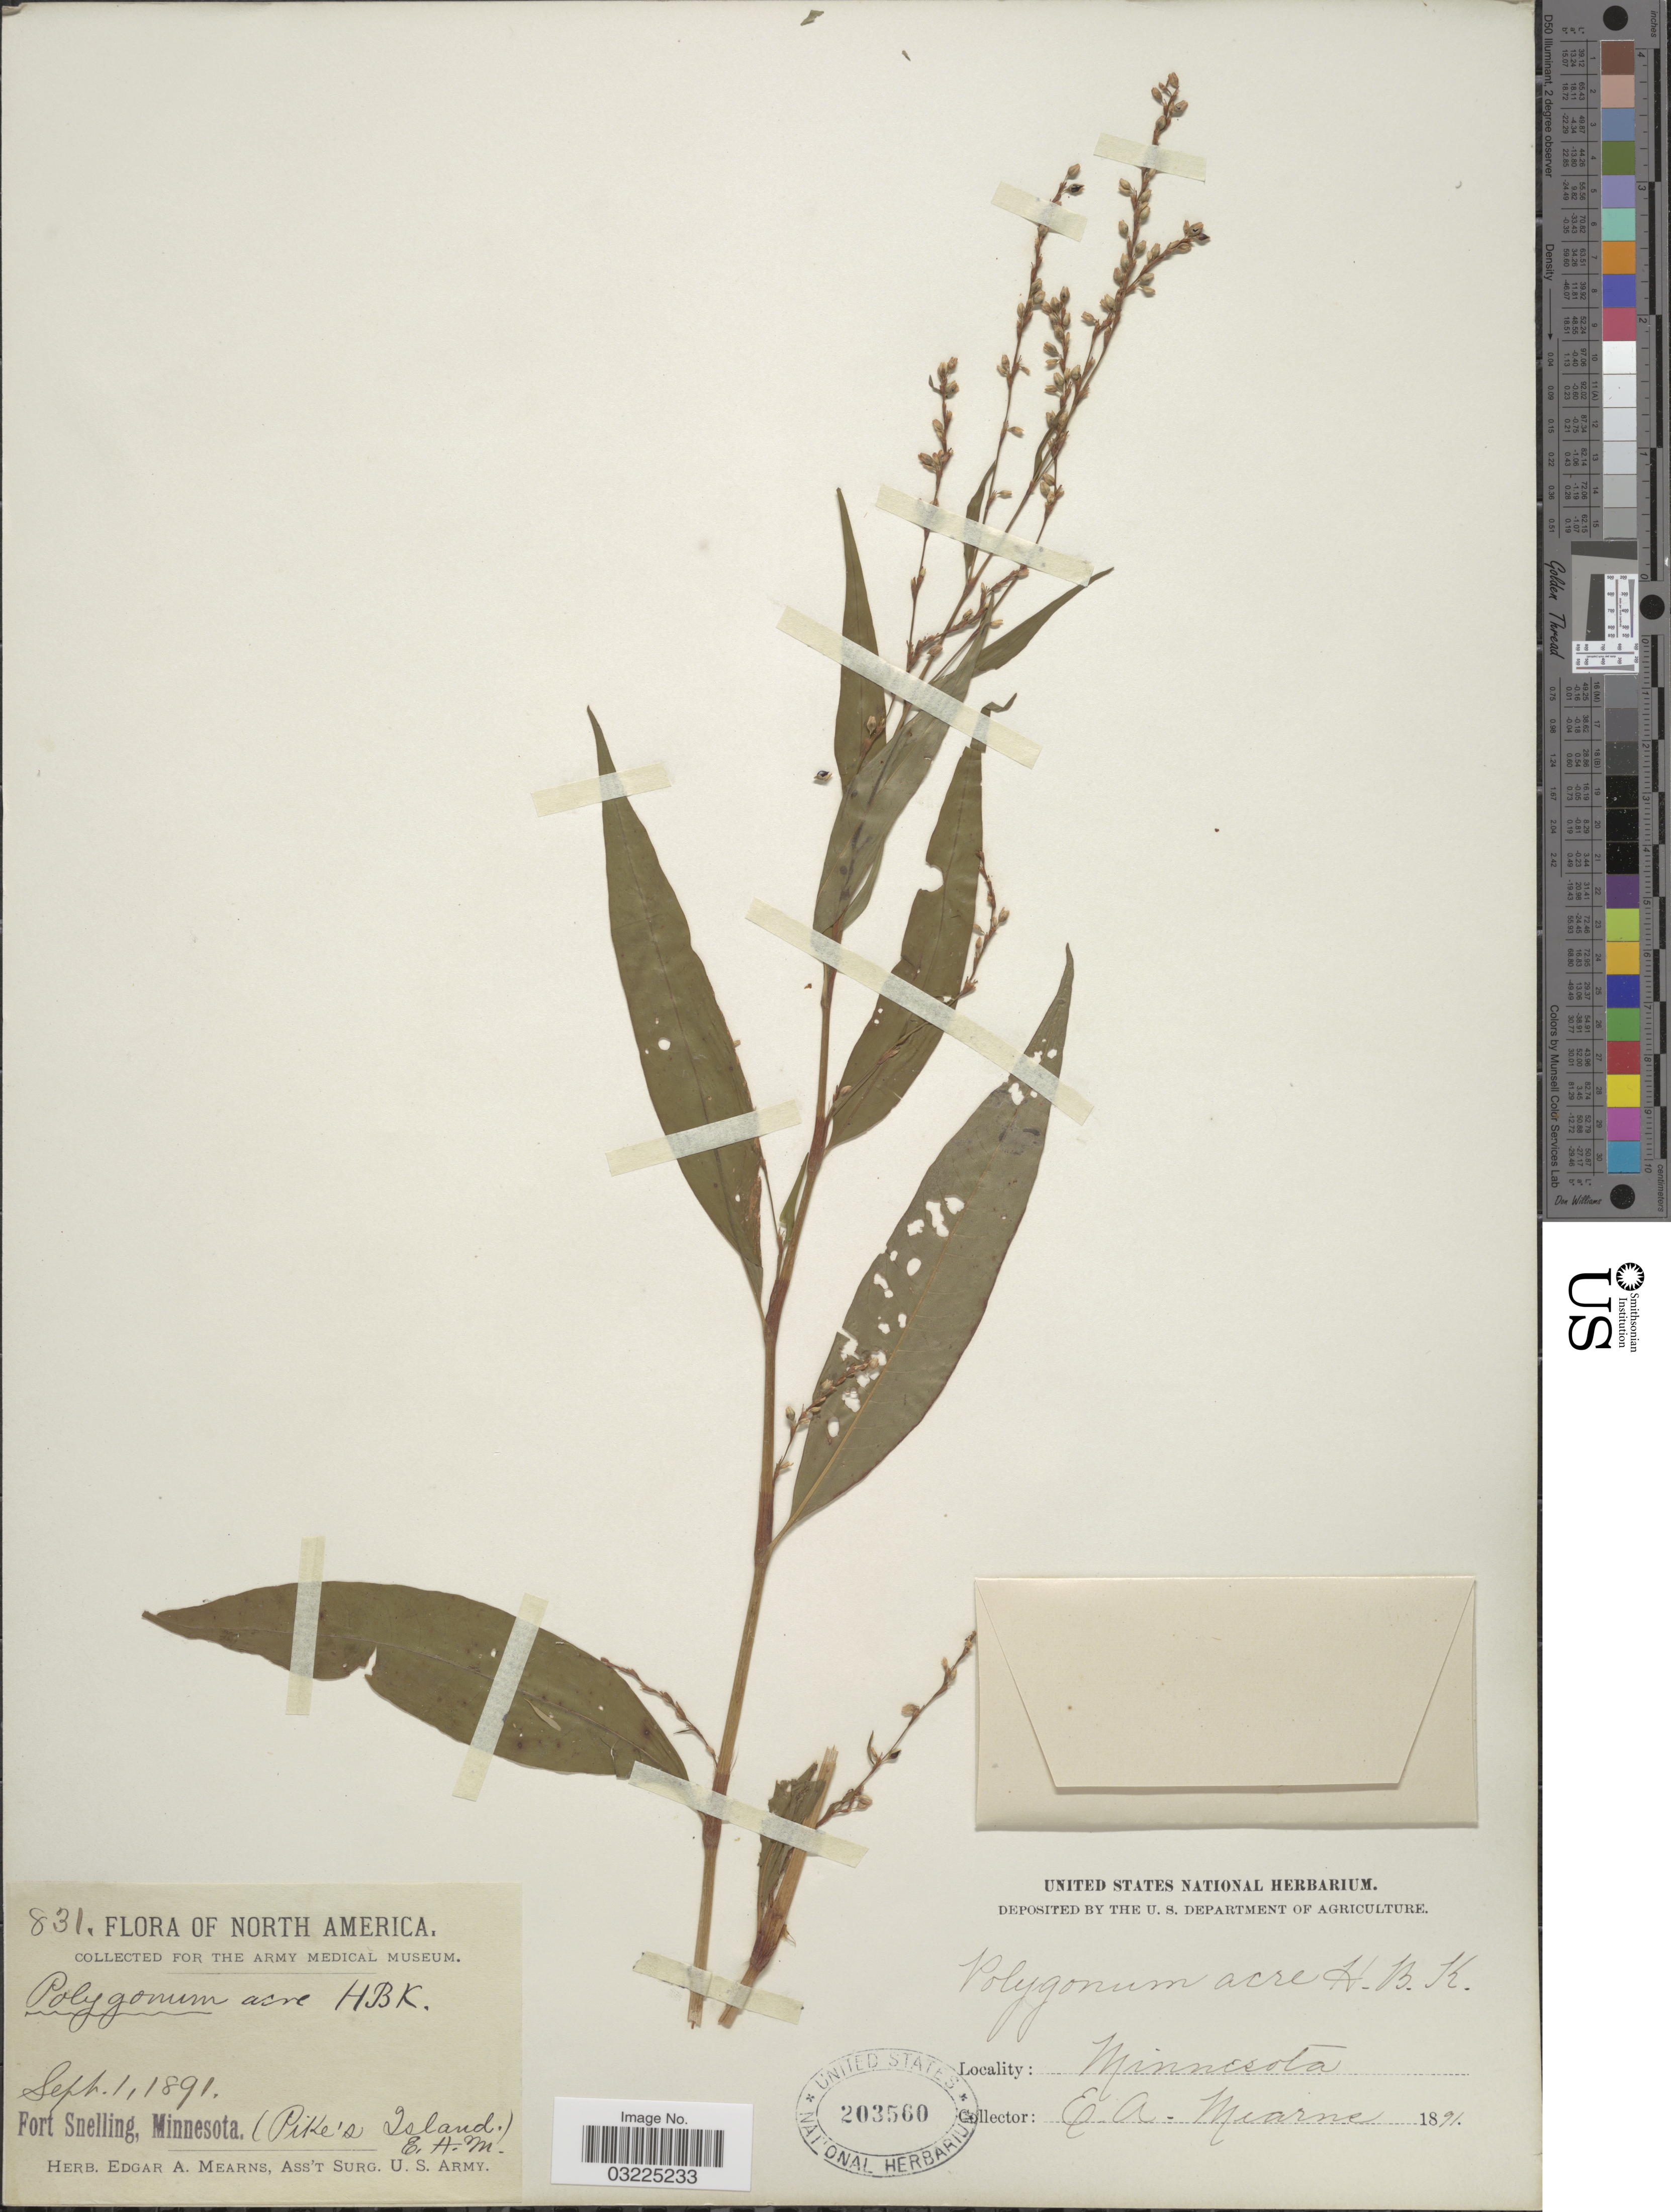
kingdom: Plantae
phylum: Tracheophyta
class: Magnoliopsida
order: Caryophyllales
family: Polygonaceae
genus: Persicaria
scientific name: Persicaria punctata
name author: (Elliott) Small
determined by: Atha, D. E.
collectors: E. A. Mearns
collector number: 831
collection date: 1891-09-01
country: United States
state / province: Minnesota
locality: Fort Snelling. (Pike's Island).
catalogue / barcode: US 203560